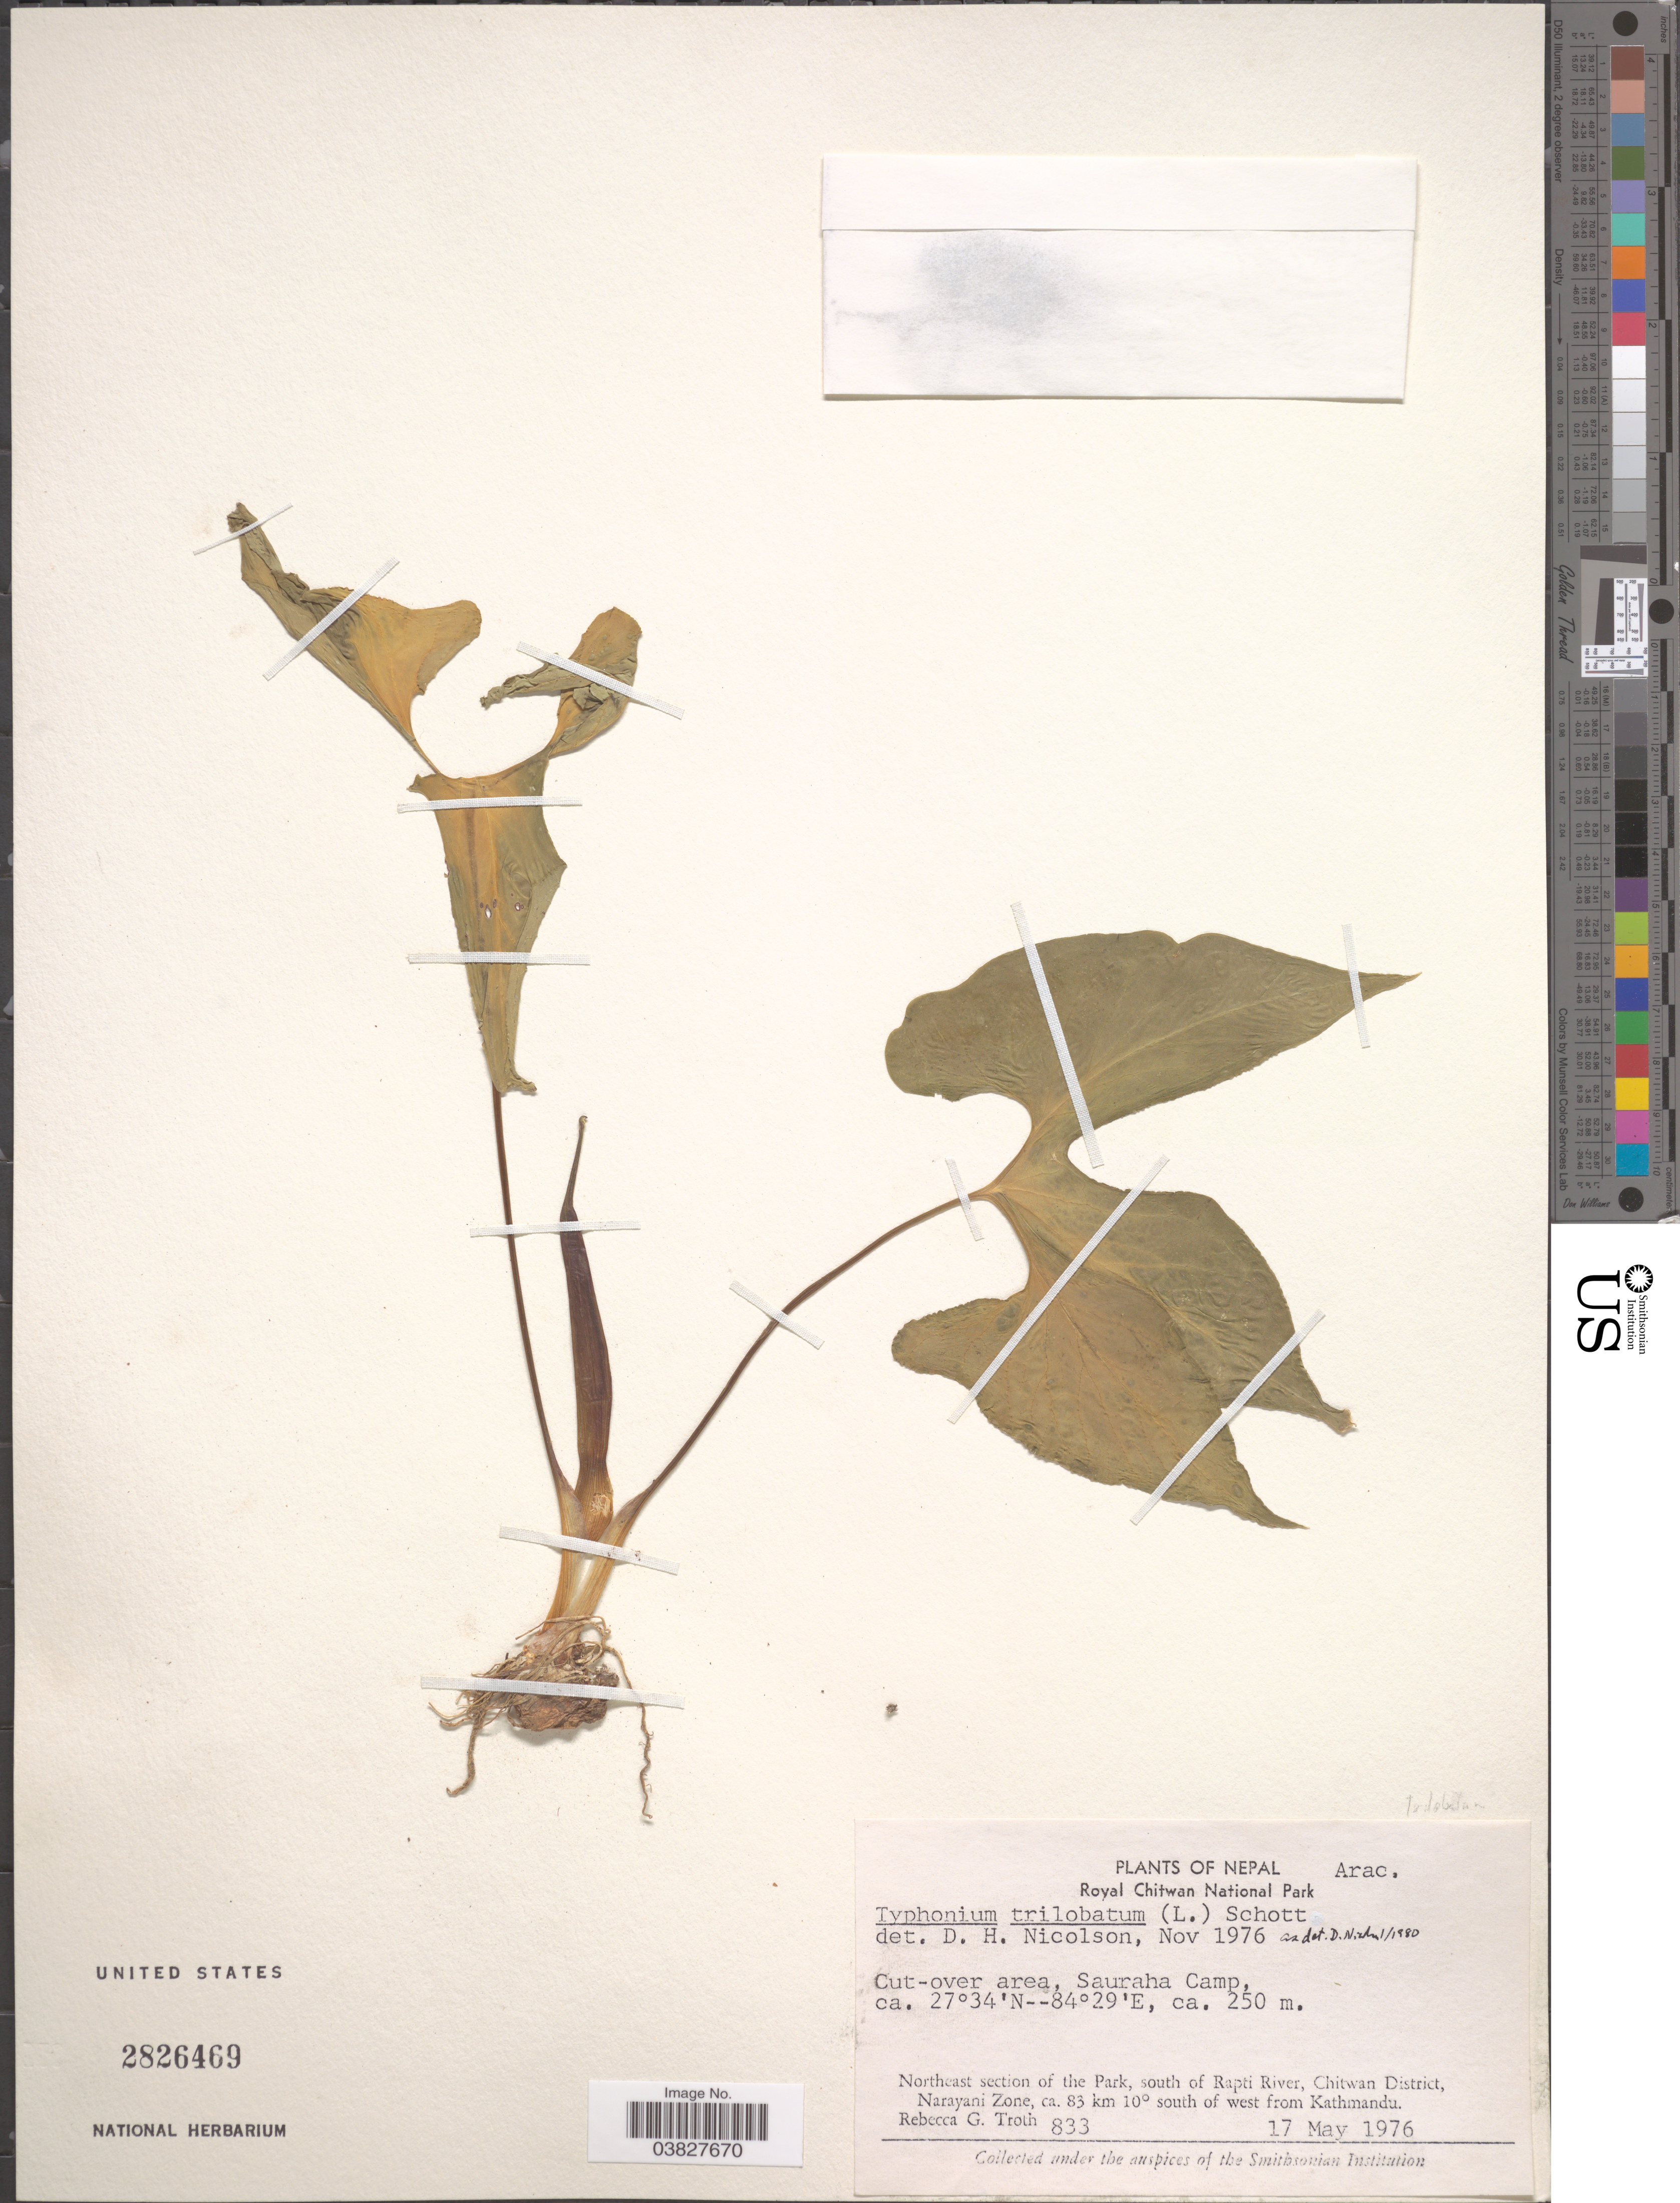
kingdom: Plantae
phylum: Tracheophyta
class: Liliopsida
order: Alismatales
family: Araceae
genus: Typhonium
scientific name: Typhonium trilobatum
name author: (L.) Schott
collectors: R. Troth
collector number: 833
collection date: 1976-05-17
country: Nepal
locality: Royal Chitwan National Park. Cut-over area, Sauraha Camp. Northeast section of the Park, south of Rapti River, Chitwan District, Narayani Zone, ca. 83 km 10 south of west from Kathmandu.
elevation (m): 250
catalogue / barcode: US 2826469